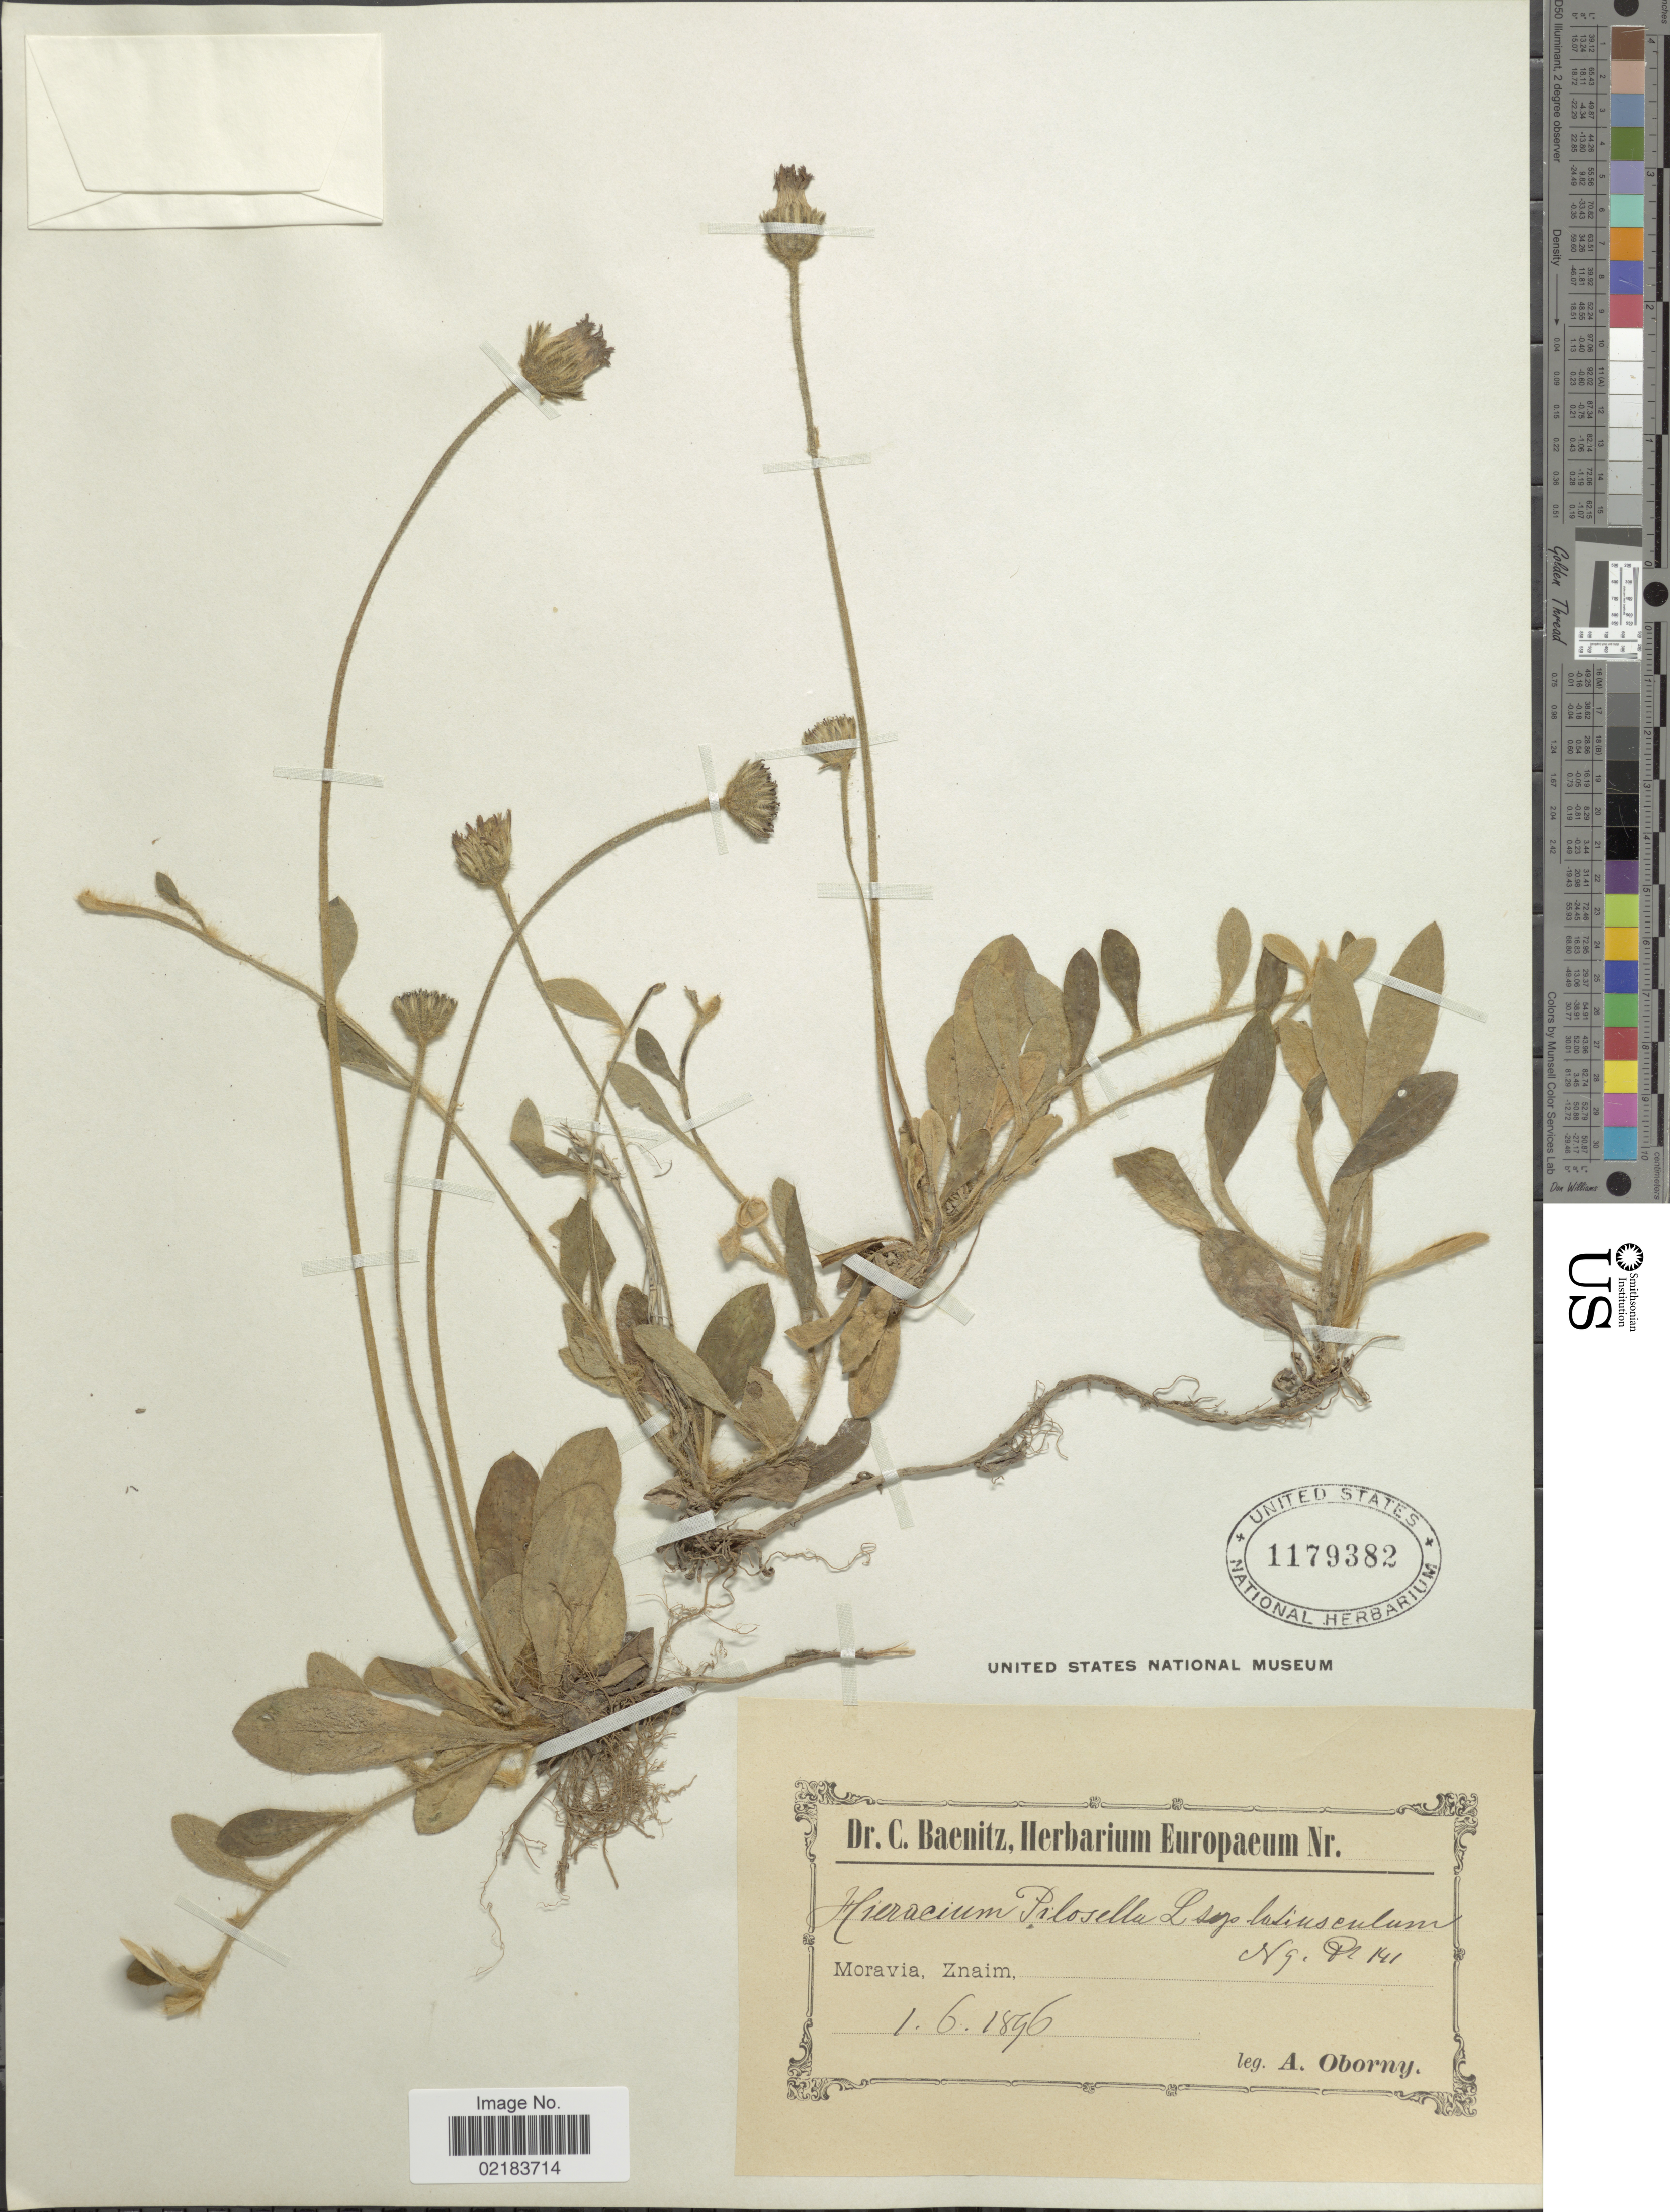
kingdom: Plantae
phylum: Tracheophyta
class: Magnoliopsida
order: Asterales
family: Asteraceae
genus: Pilosella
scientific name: Pilosella officinarum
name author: Vaill.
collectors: A. Oborny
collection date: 1896-06-01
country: Czechia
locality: Moravia, Znaim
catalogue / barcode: US 1179382